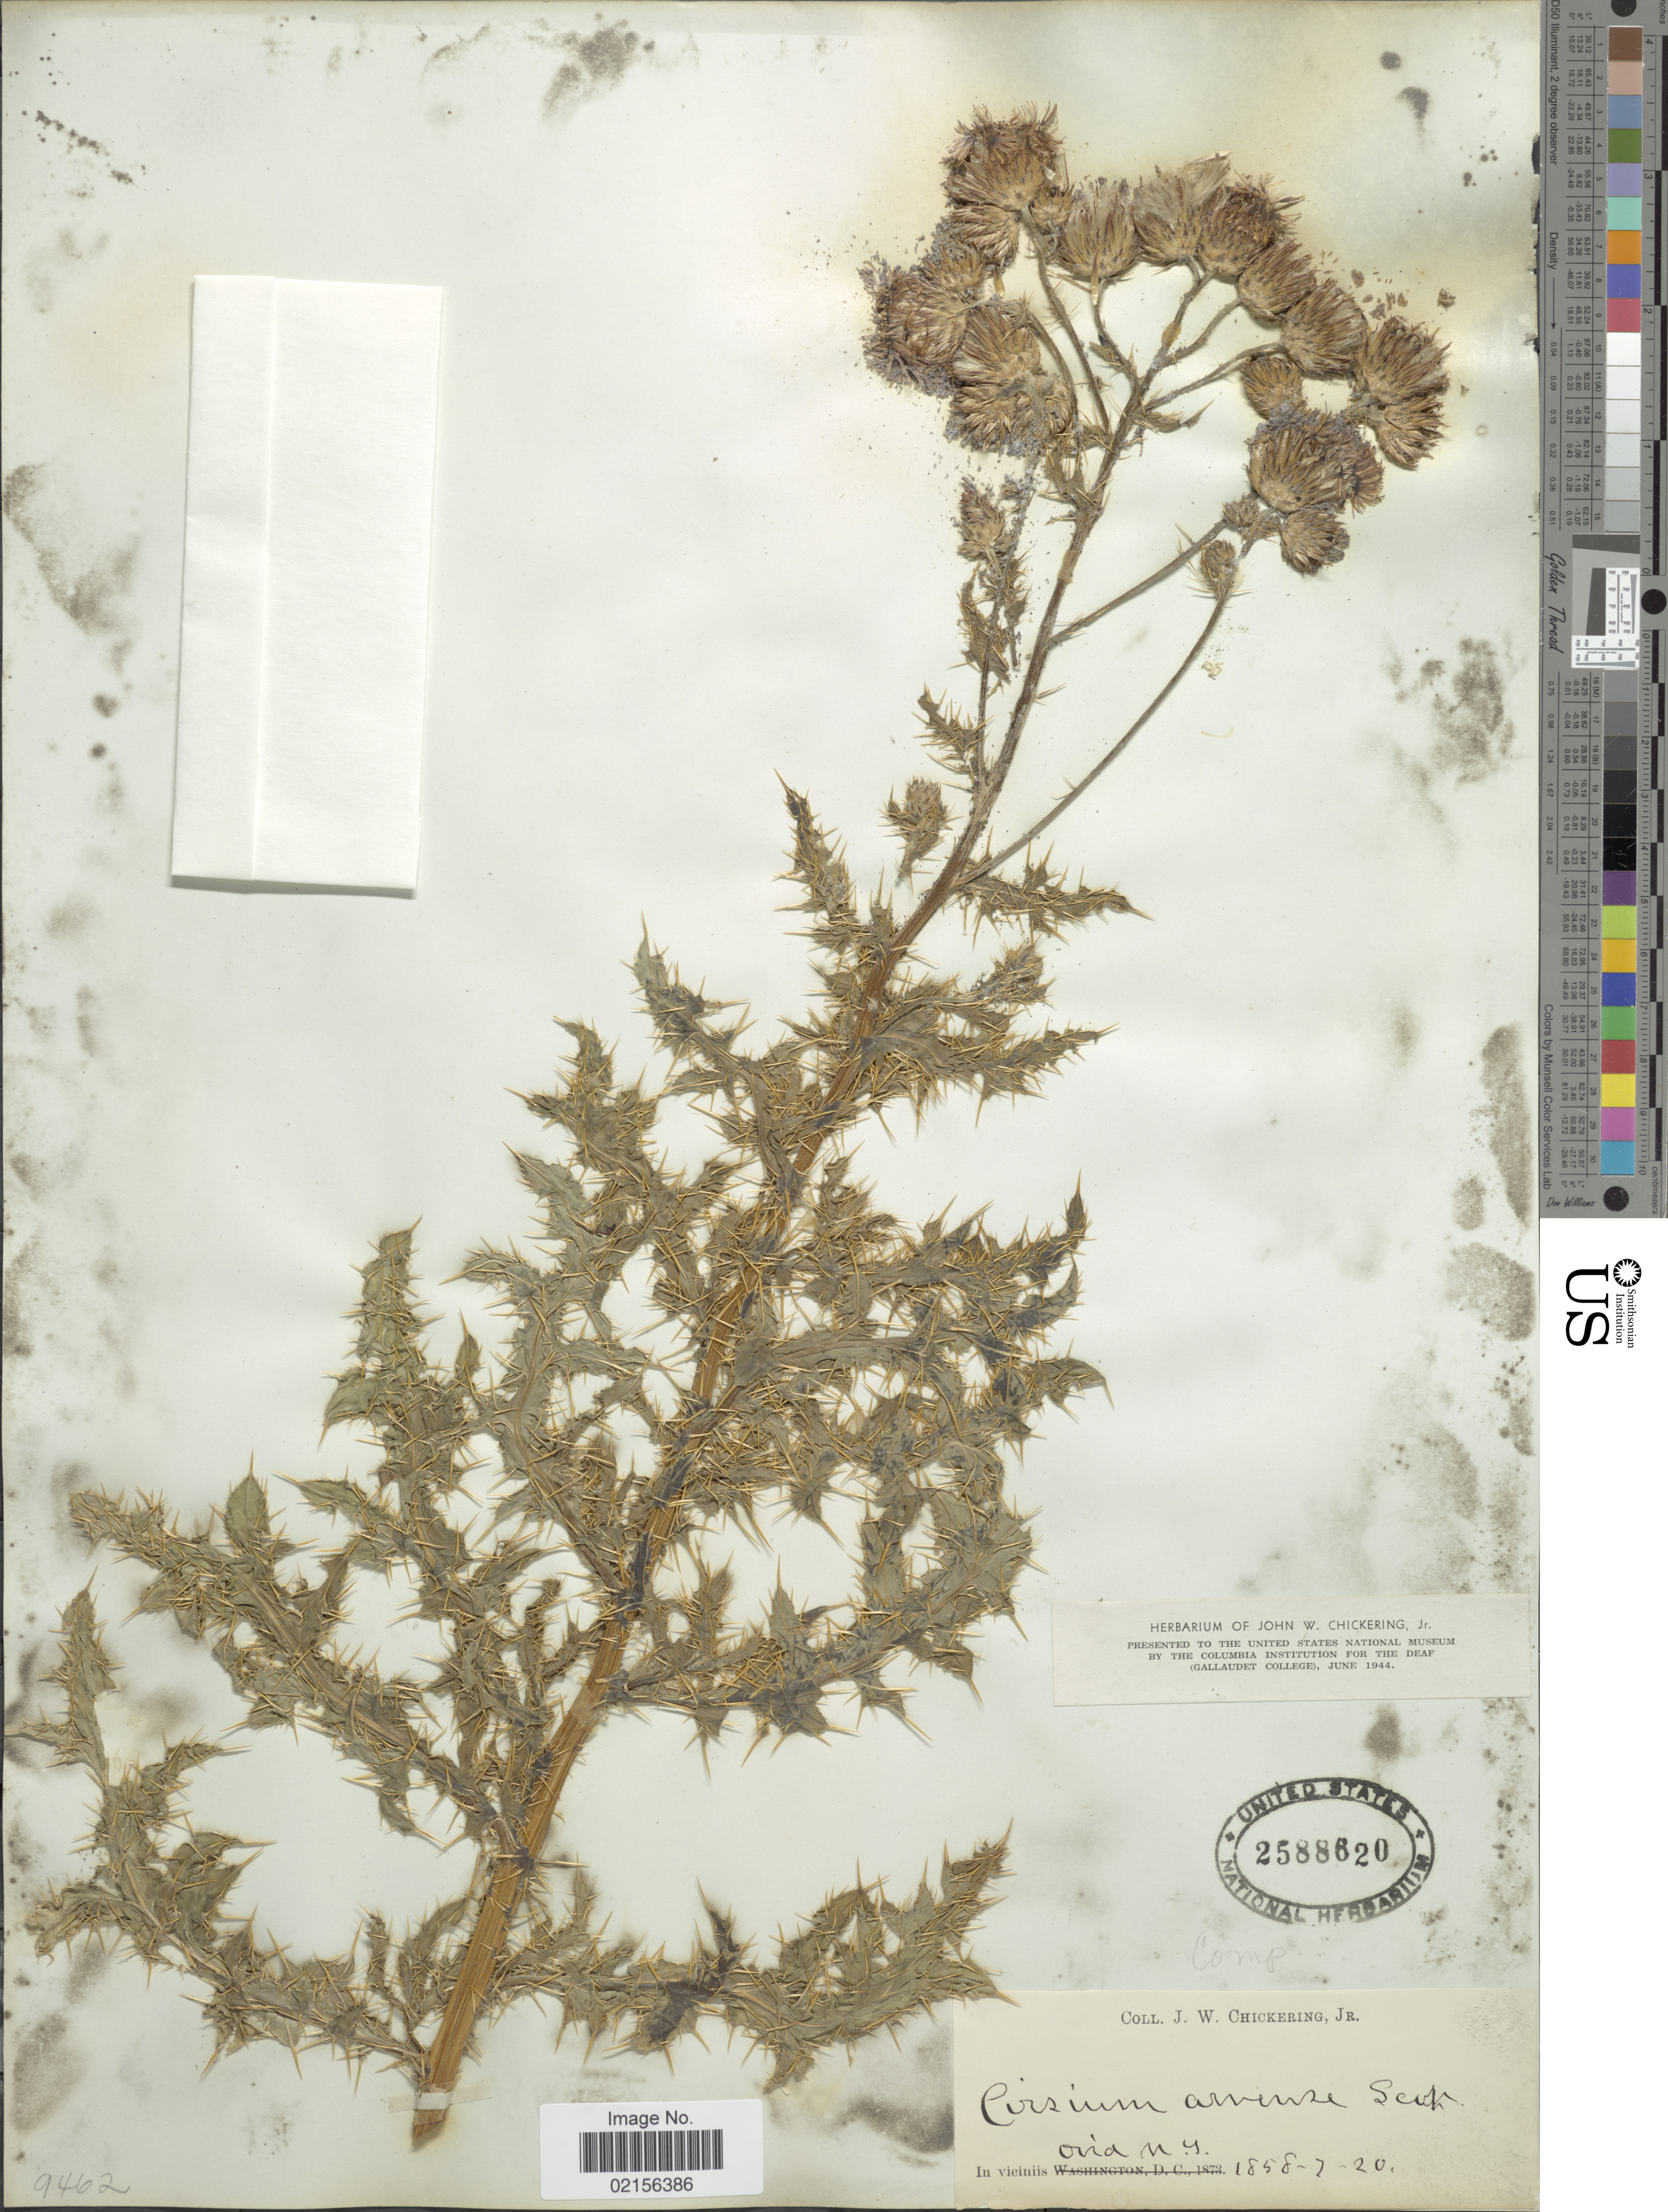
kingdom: Plantae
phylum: Tracheophyta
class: Magnoliopsida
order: Asterales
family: Asteraceae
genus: Cirsium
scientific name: Cirsium arvense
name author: (L.) Scop.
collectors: J. W. Chickering Jr.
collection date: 1858-07-20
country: United States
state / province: New York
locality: In viciniis Ovid N.Y.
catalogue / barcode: US 2588620